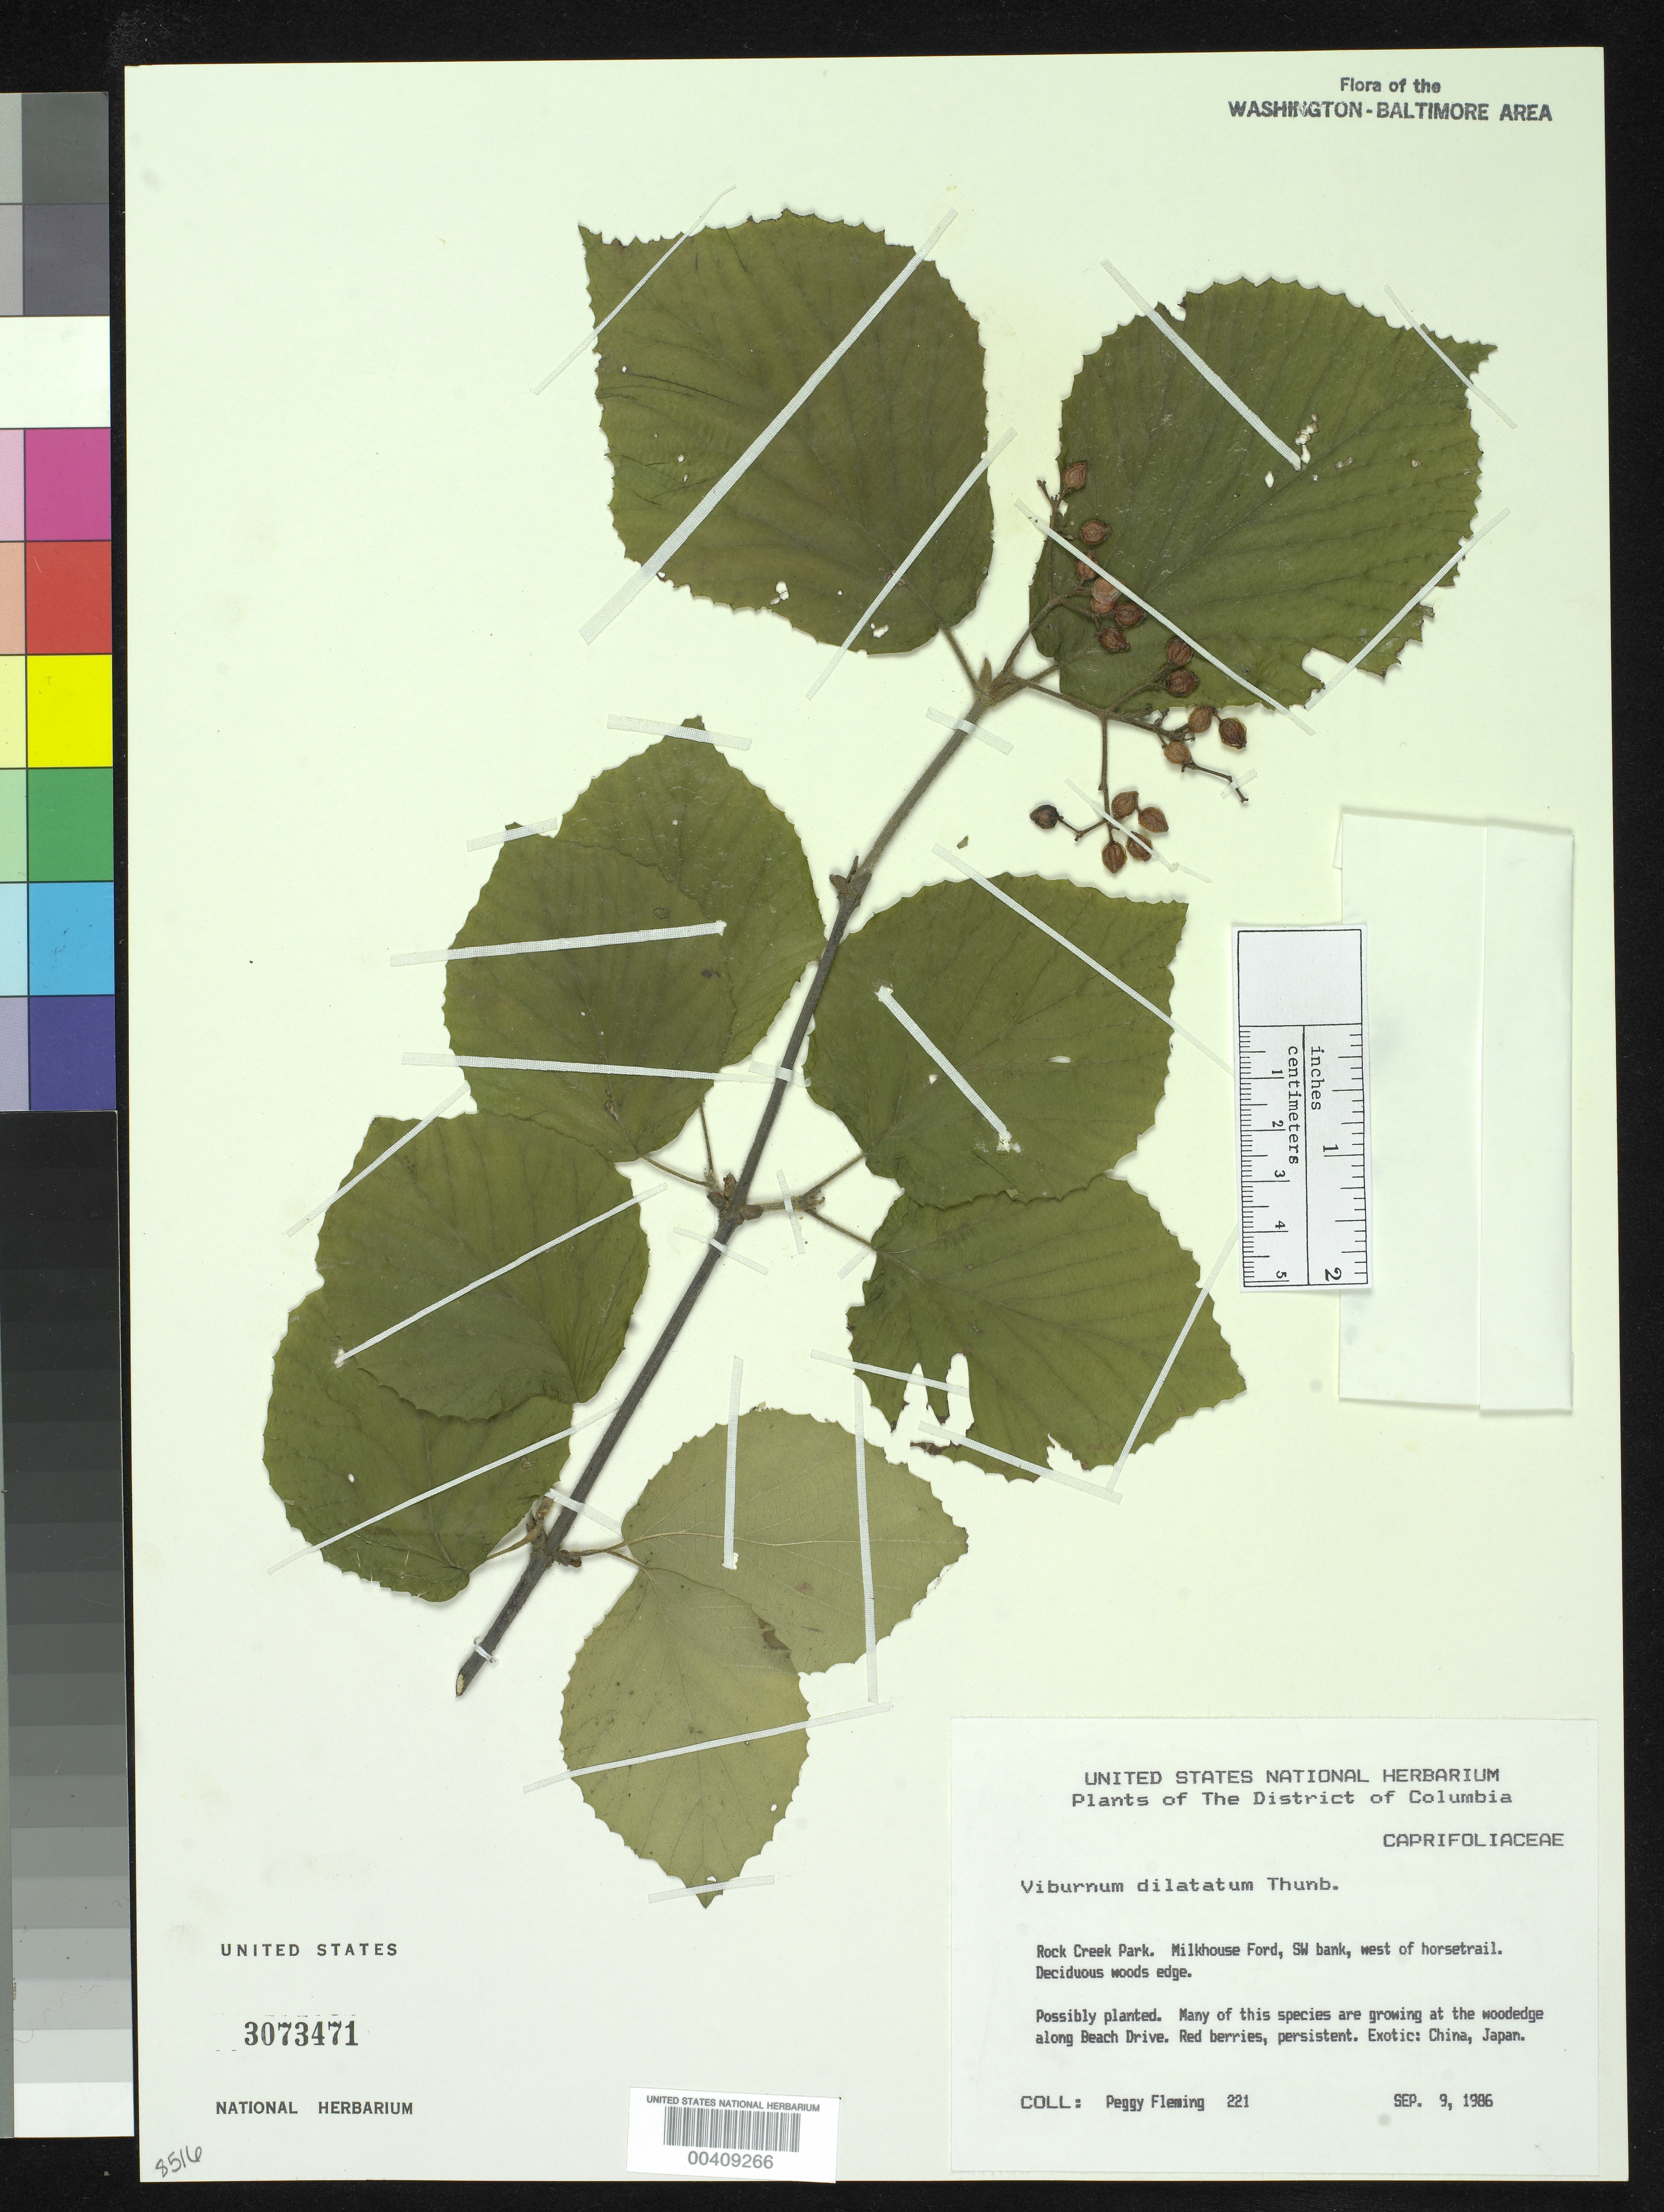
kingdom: Plantae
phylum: Tracheophyta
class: Magnoliopsida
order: Dipsacales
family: Viburnaceae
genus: Viburnum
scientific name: Viburnum dilatatum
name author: Thunb.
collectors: P. Fleming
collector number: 221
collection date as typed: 09 Sep 1986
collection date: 1986-09-09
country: United States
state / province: District of Columbia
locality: Rock Creek Park. Milkhouse Ford, SW Bank, west of horsetrail.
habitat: Deciduous woods edge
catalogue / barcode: US 3063471